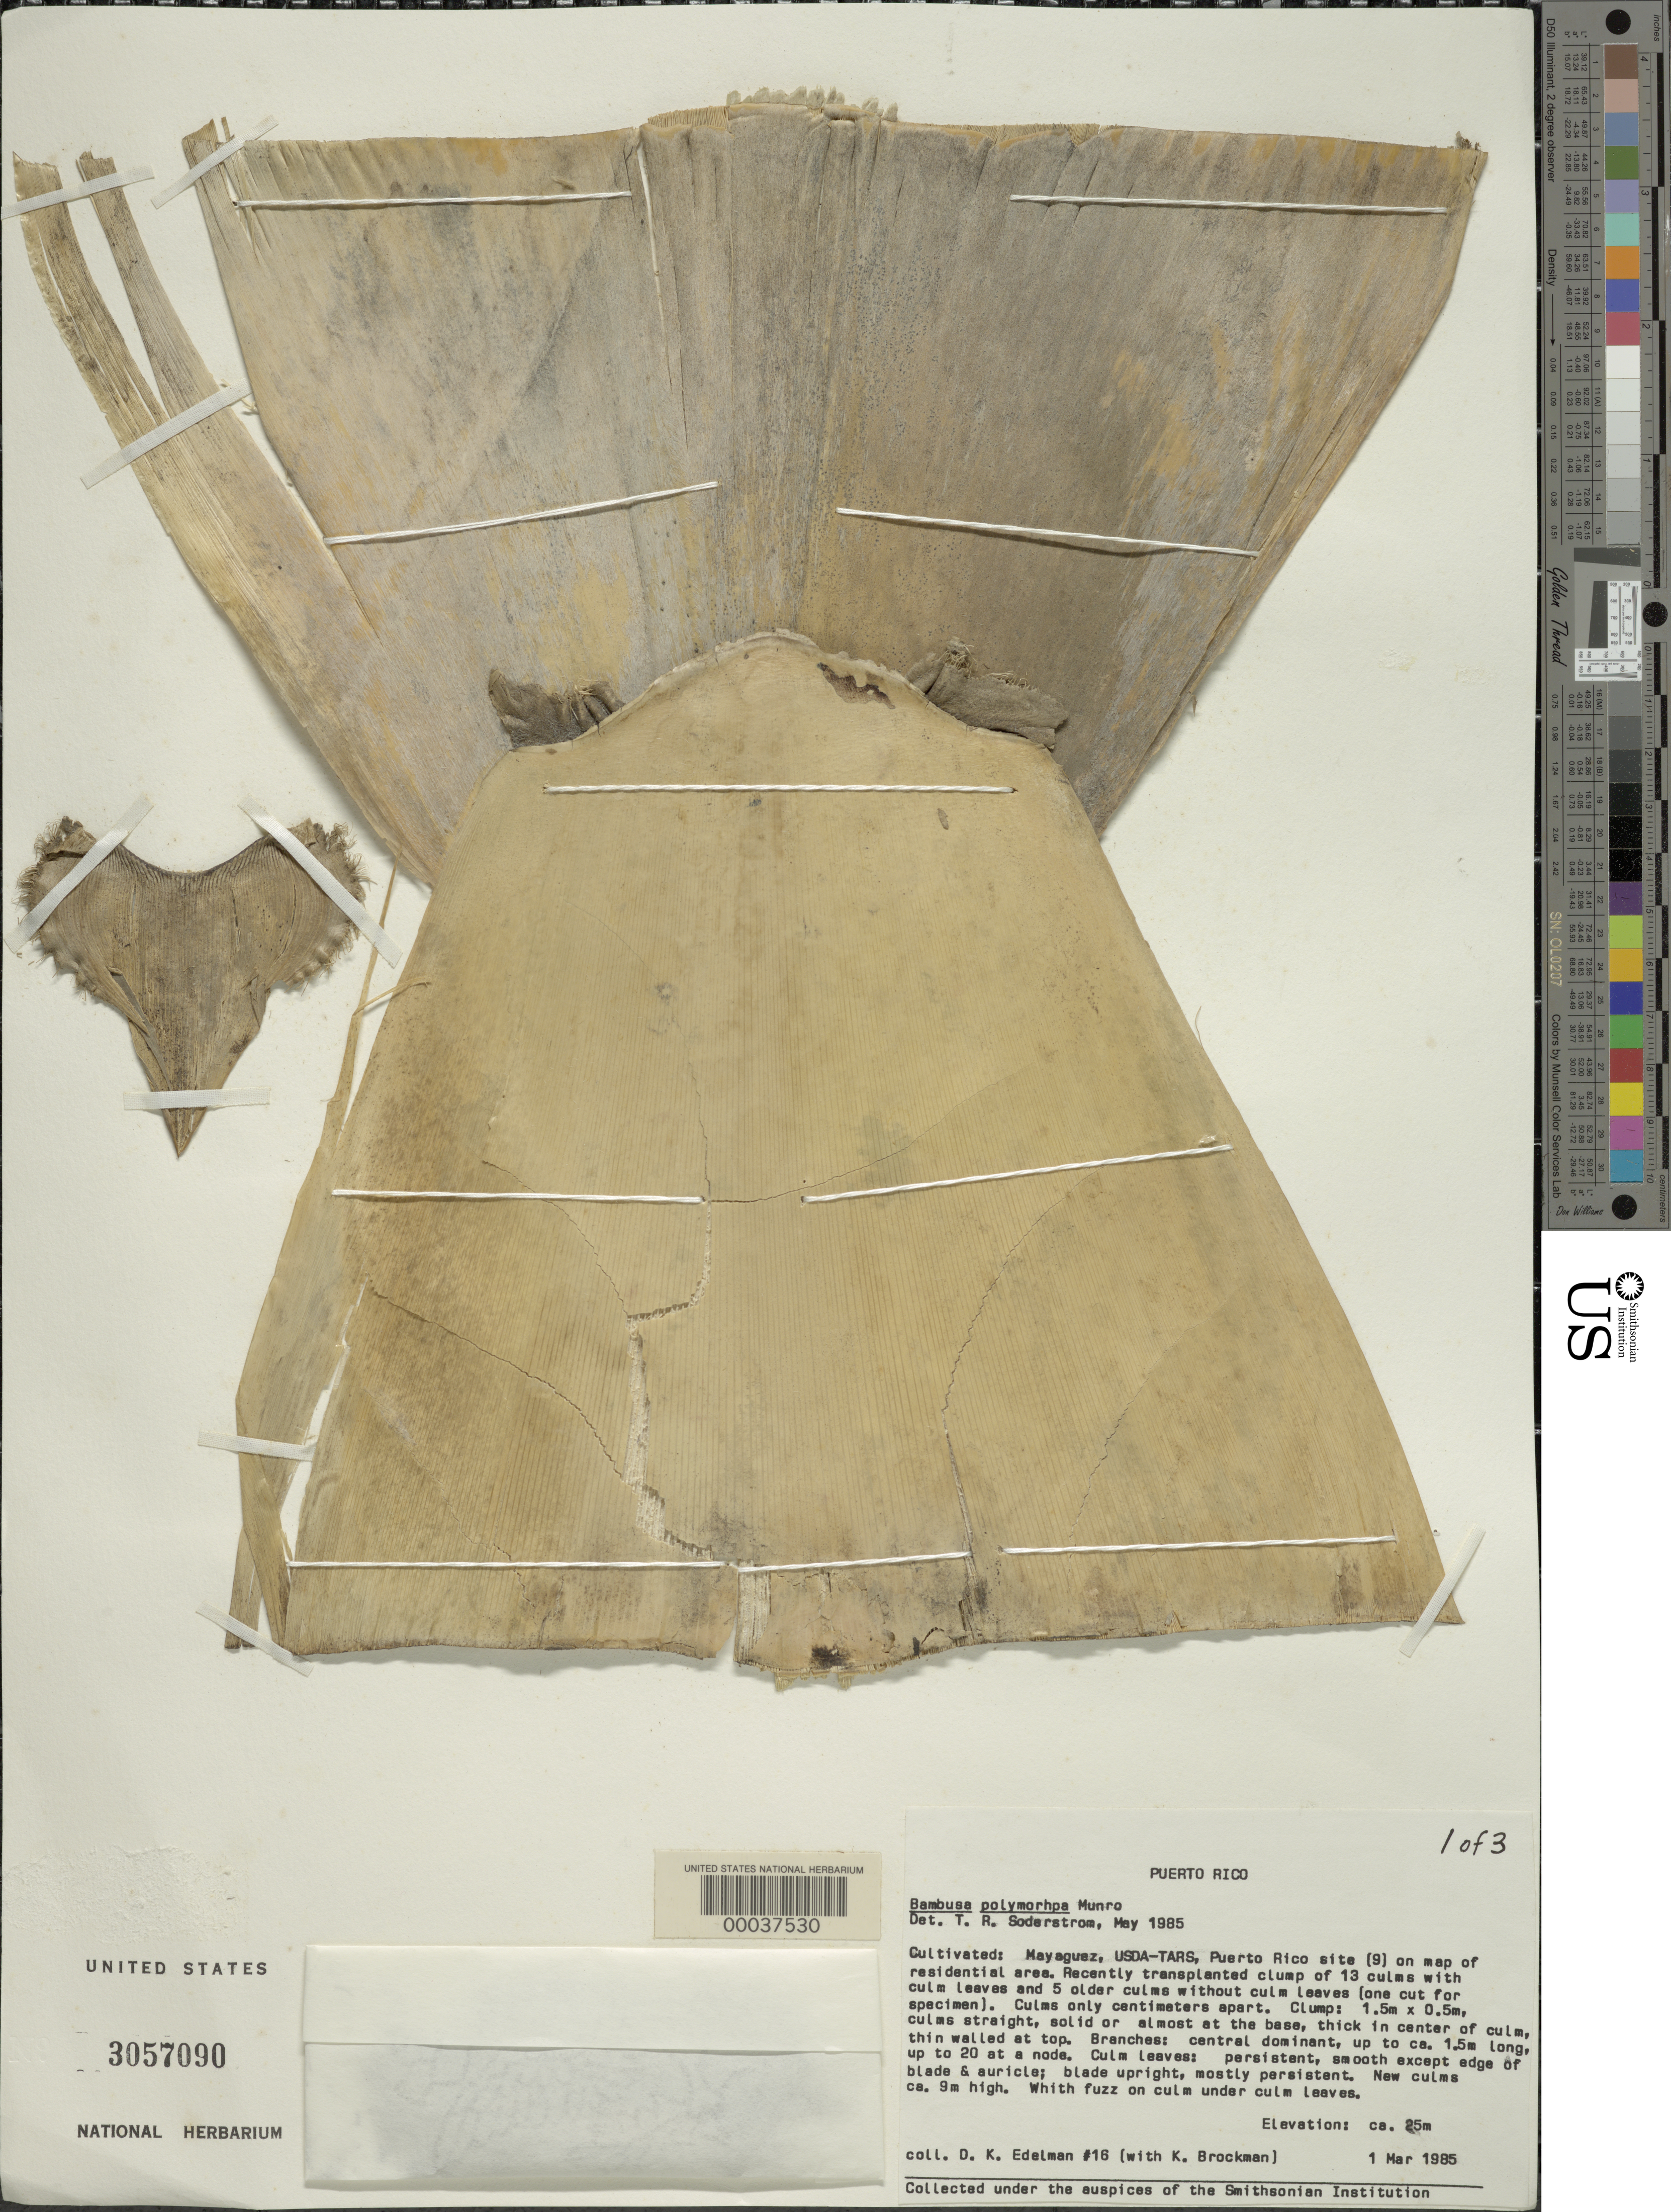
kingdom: Plantae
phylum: Tracheophyta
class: Liliopsida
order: Poales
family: Poaceae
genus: Bambusa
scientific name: Bambusa polymorpha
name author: Munro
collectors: D. Edelman & K. Brockman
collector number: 16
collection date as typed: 01 Mar 1985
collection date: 1985-03-01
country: Puerto Rico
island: Greater Antilles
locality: Mayaguez, usda-tars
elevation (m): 25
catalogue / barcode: US 3057090